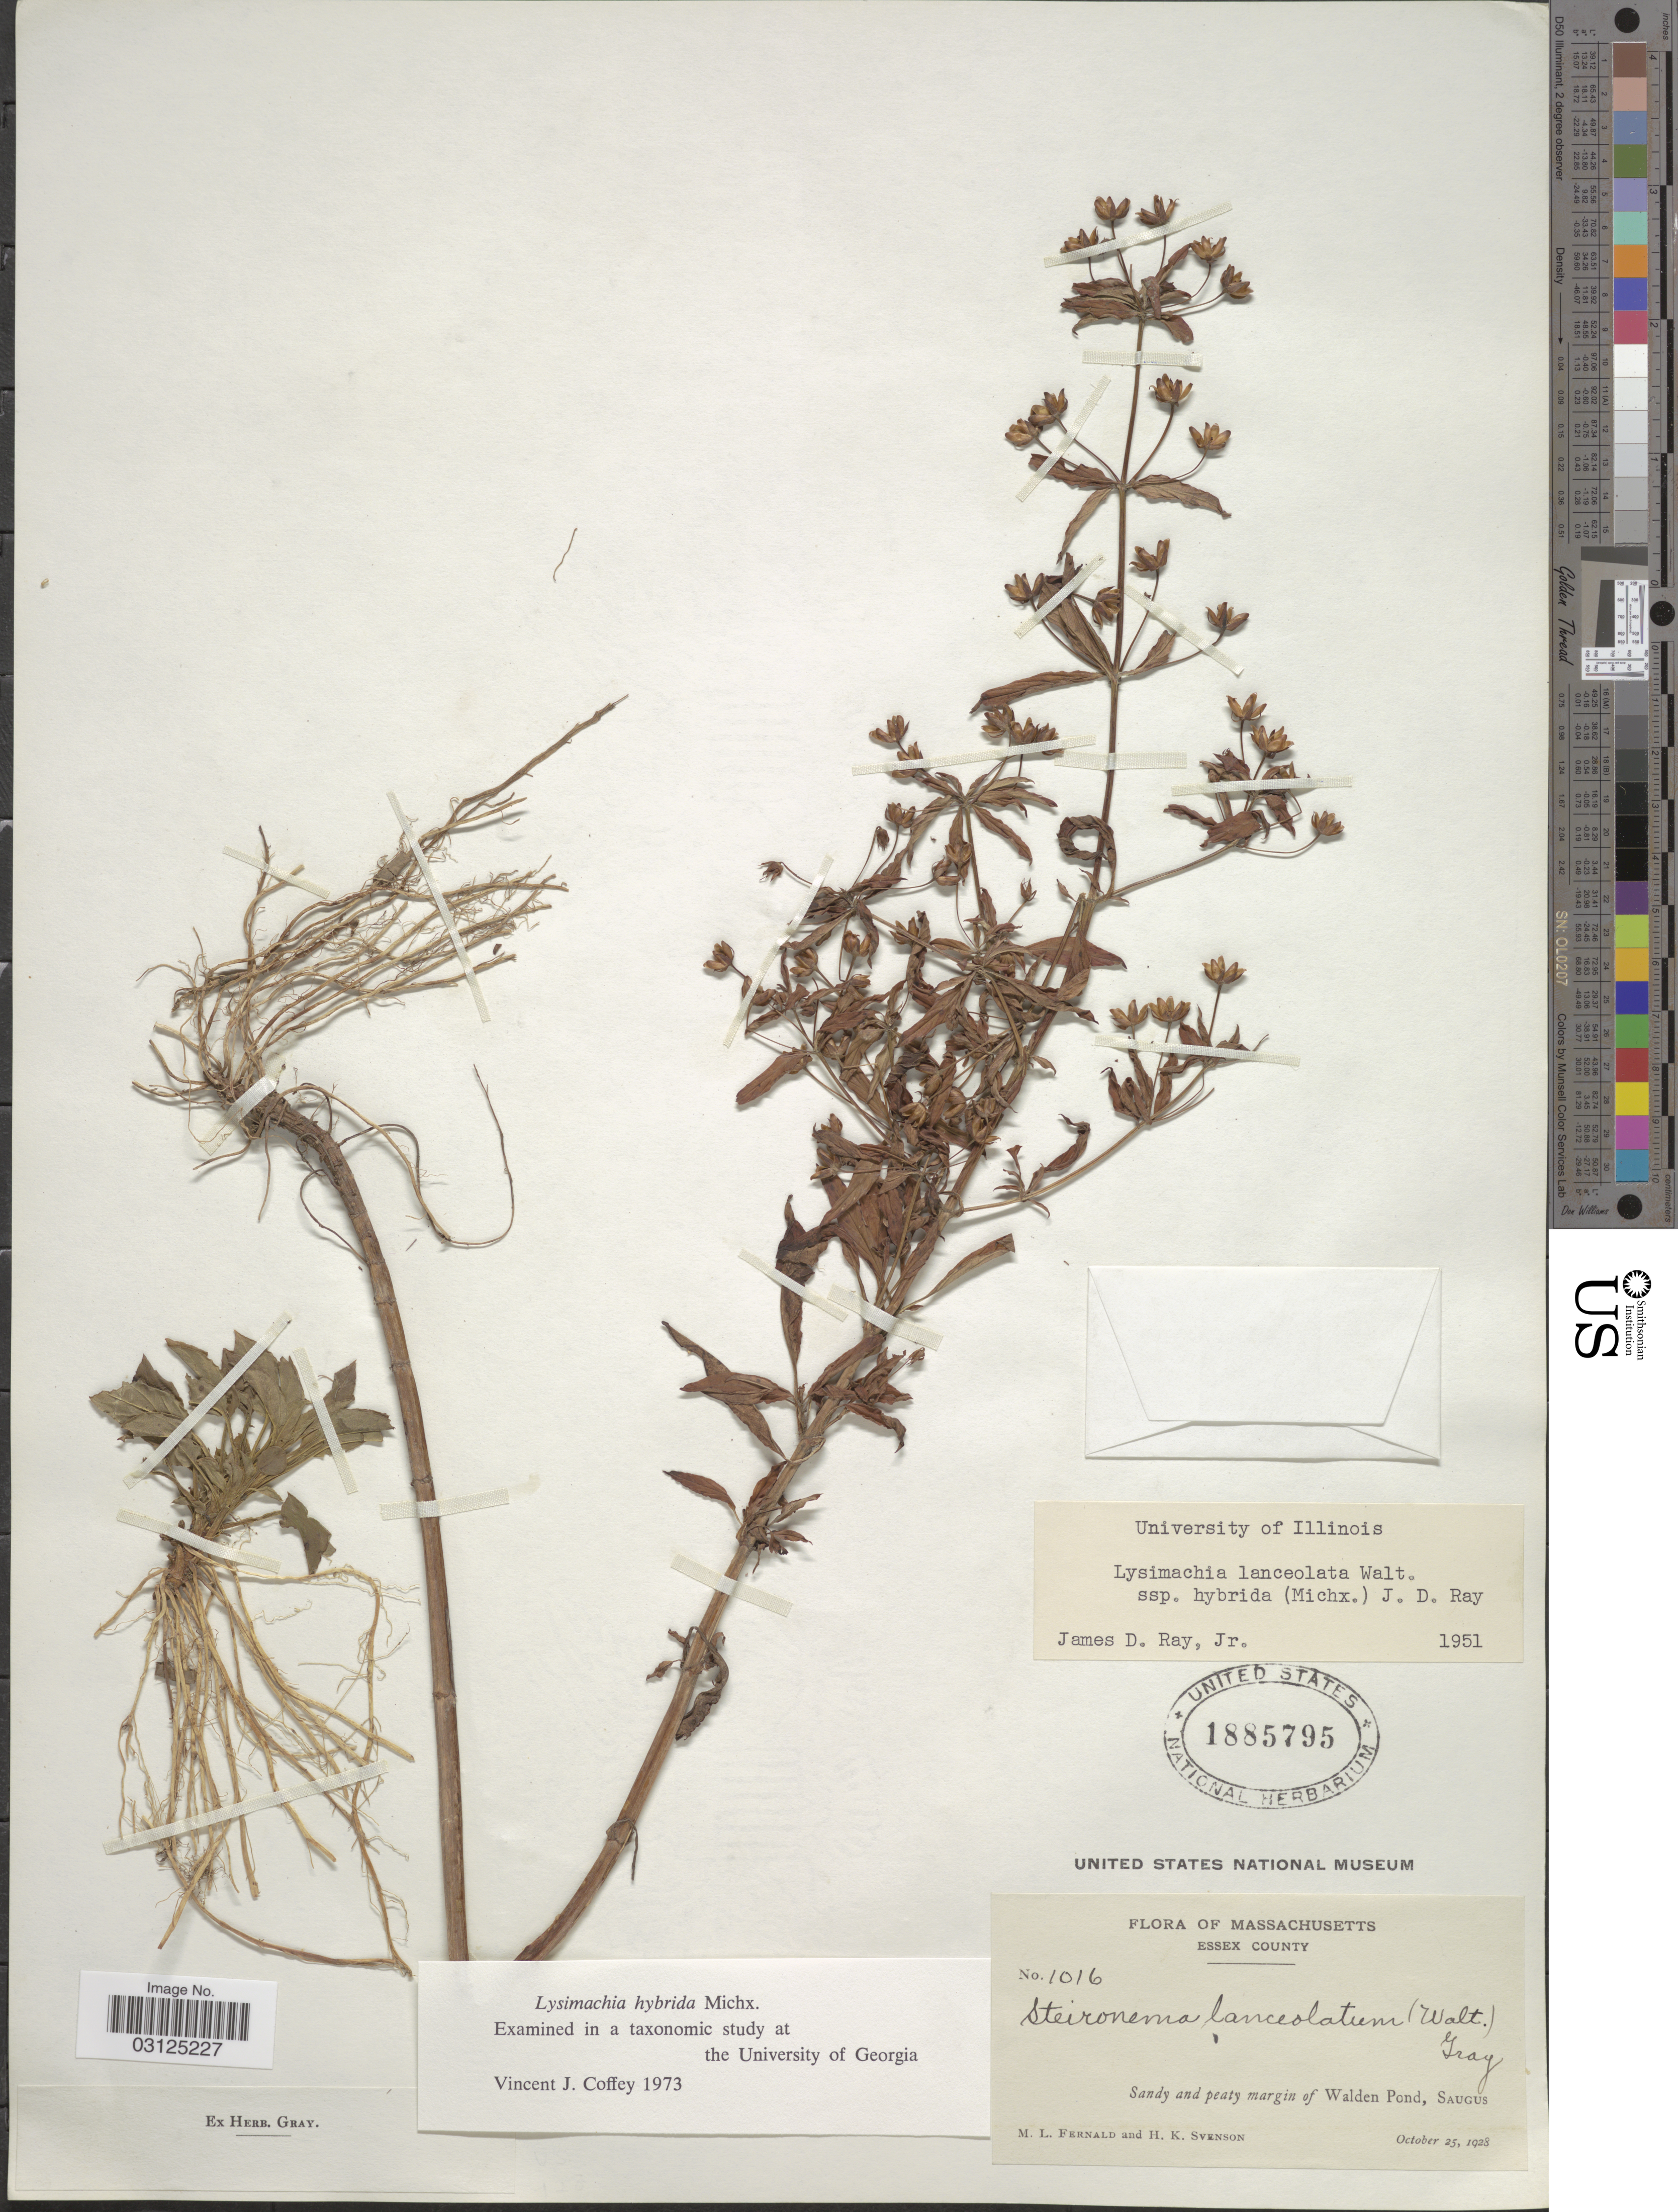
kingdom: Plantae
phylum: Tracheophyta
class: Magnoliopsida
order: Ericales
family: Primulaceae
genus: Lysimachia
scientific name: Lysimachia hybrida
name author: Michx.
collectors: M. L. Fernald & H. K. Svenson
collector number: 1016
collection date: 1928-10-25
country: United States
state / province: Massachusetts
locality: Essex COunty. Sandy and peaty margin of Walden Pond, Saugus.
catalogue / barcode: US 1885795